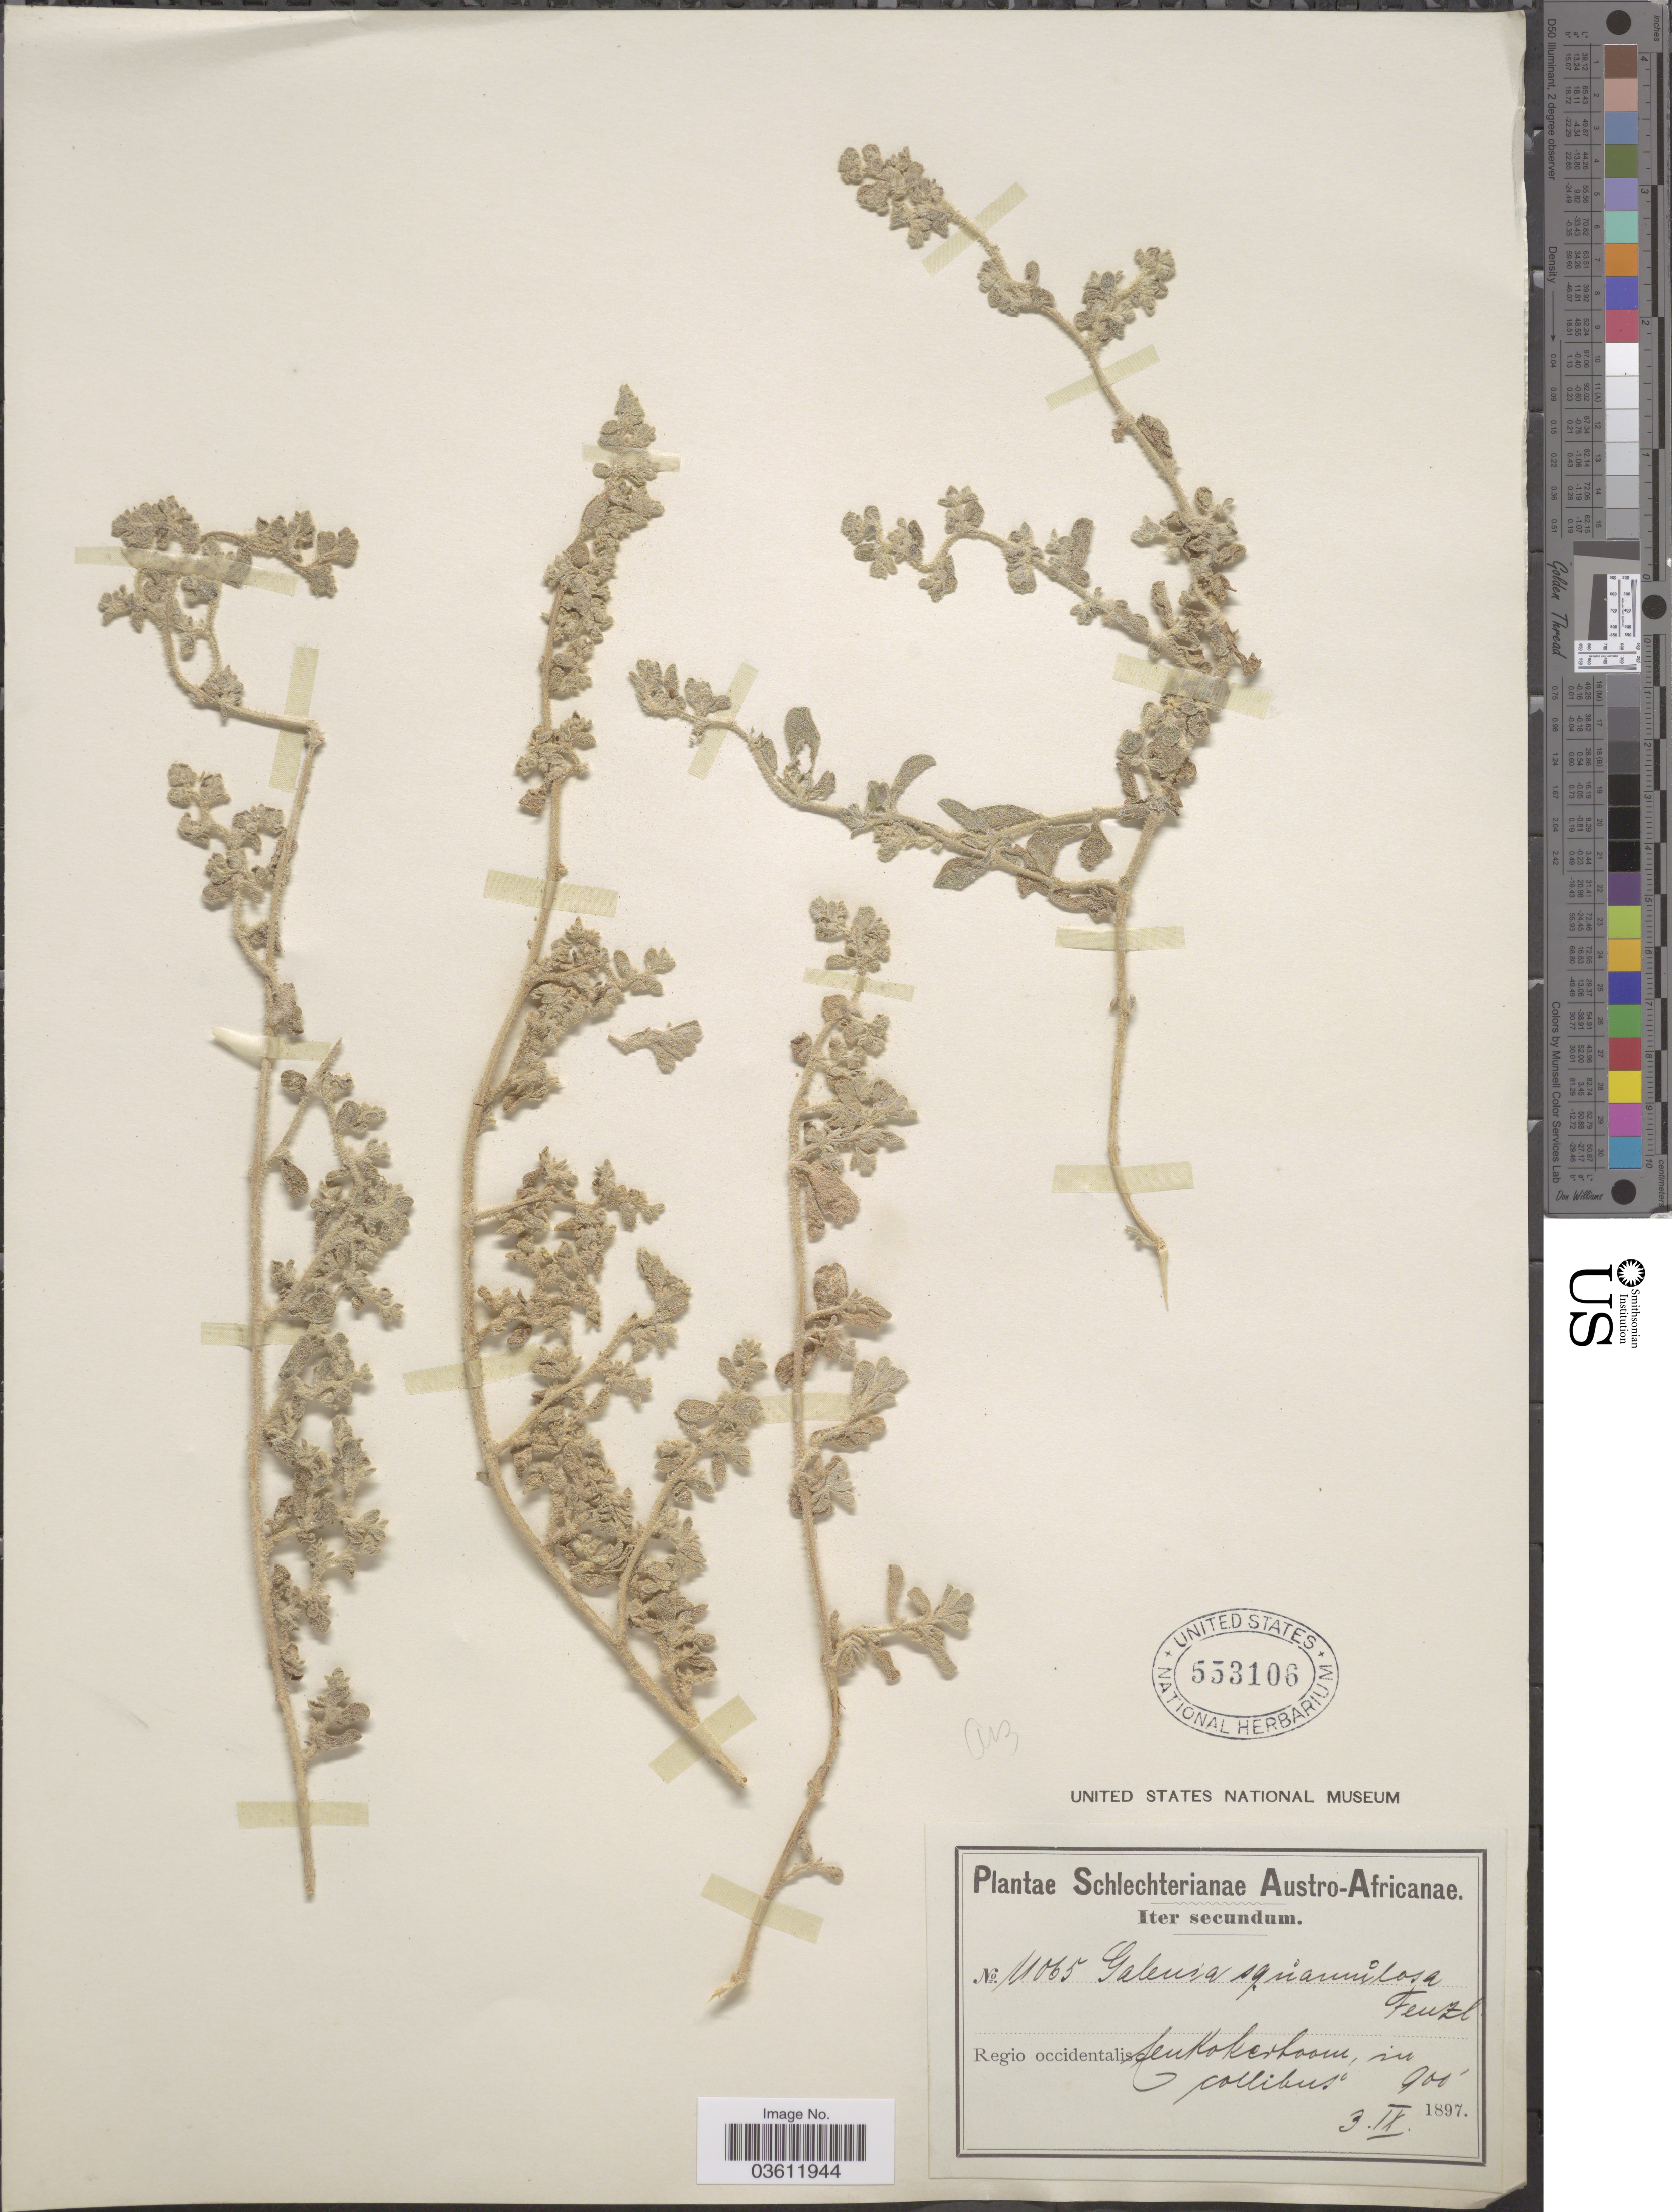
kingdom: Plantae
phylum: Tracheophyta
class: Magnoliopsida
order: Caryophyllales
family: Aizoaceae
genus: Aizoon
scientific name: Aizoon papulosum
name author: Eckl. & Zeyh.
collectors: Schlechter, --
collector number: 11065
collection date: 1897-09-03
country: South Africa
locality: Austro-Africanae. Regio occidentalis Eenkokerboom, in collibus.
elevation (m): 274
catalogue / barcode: US 553106